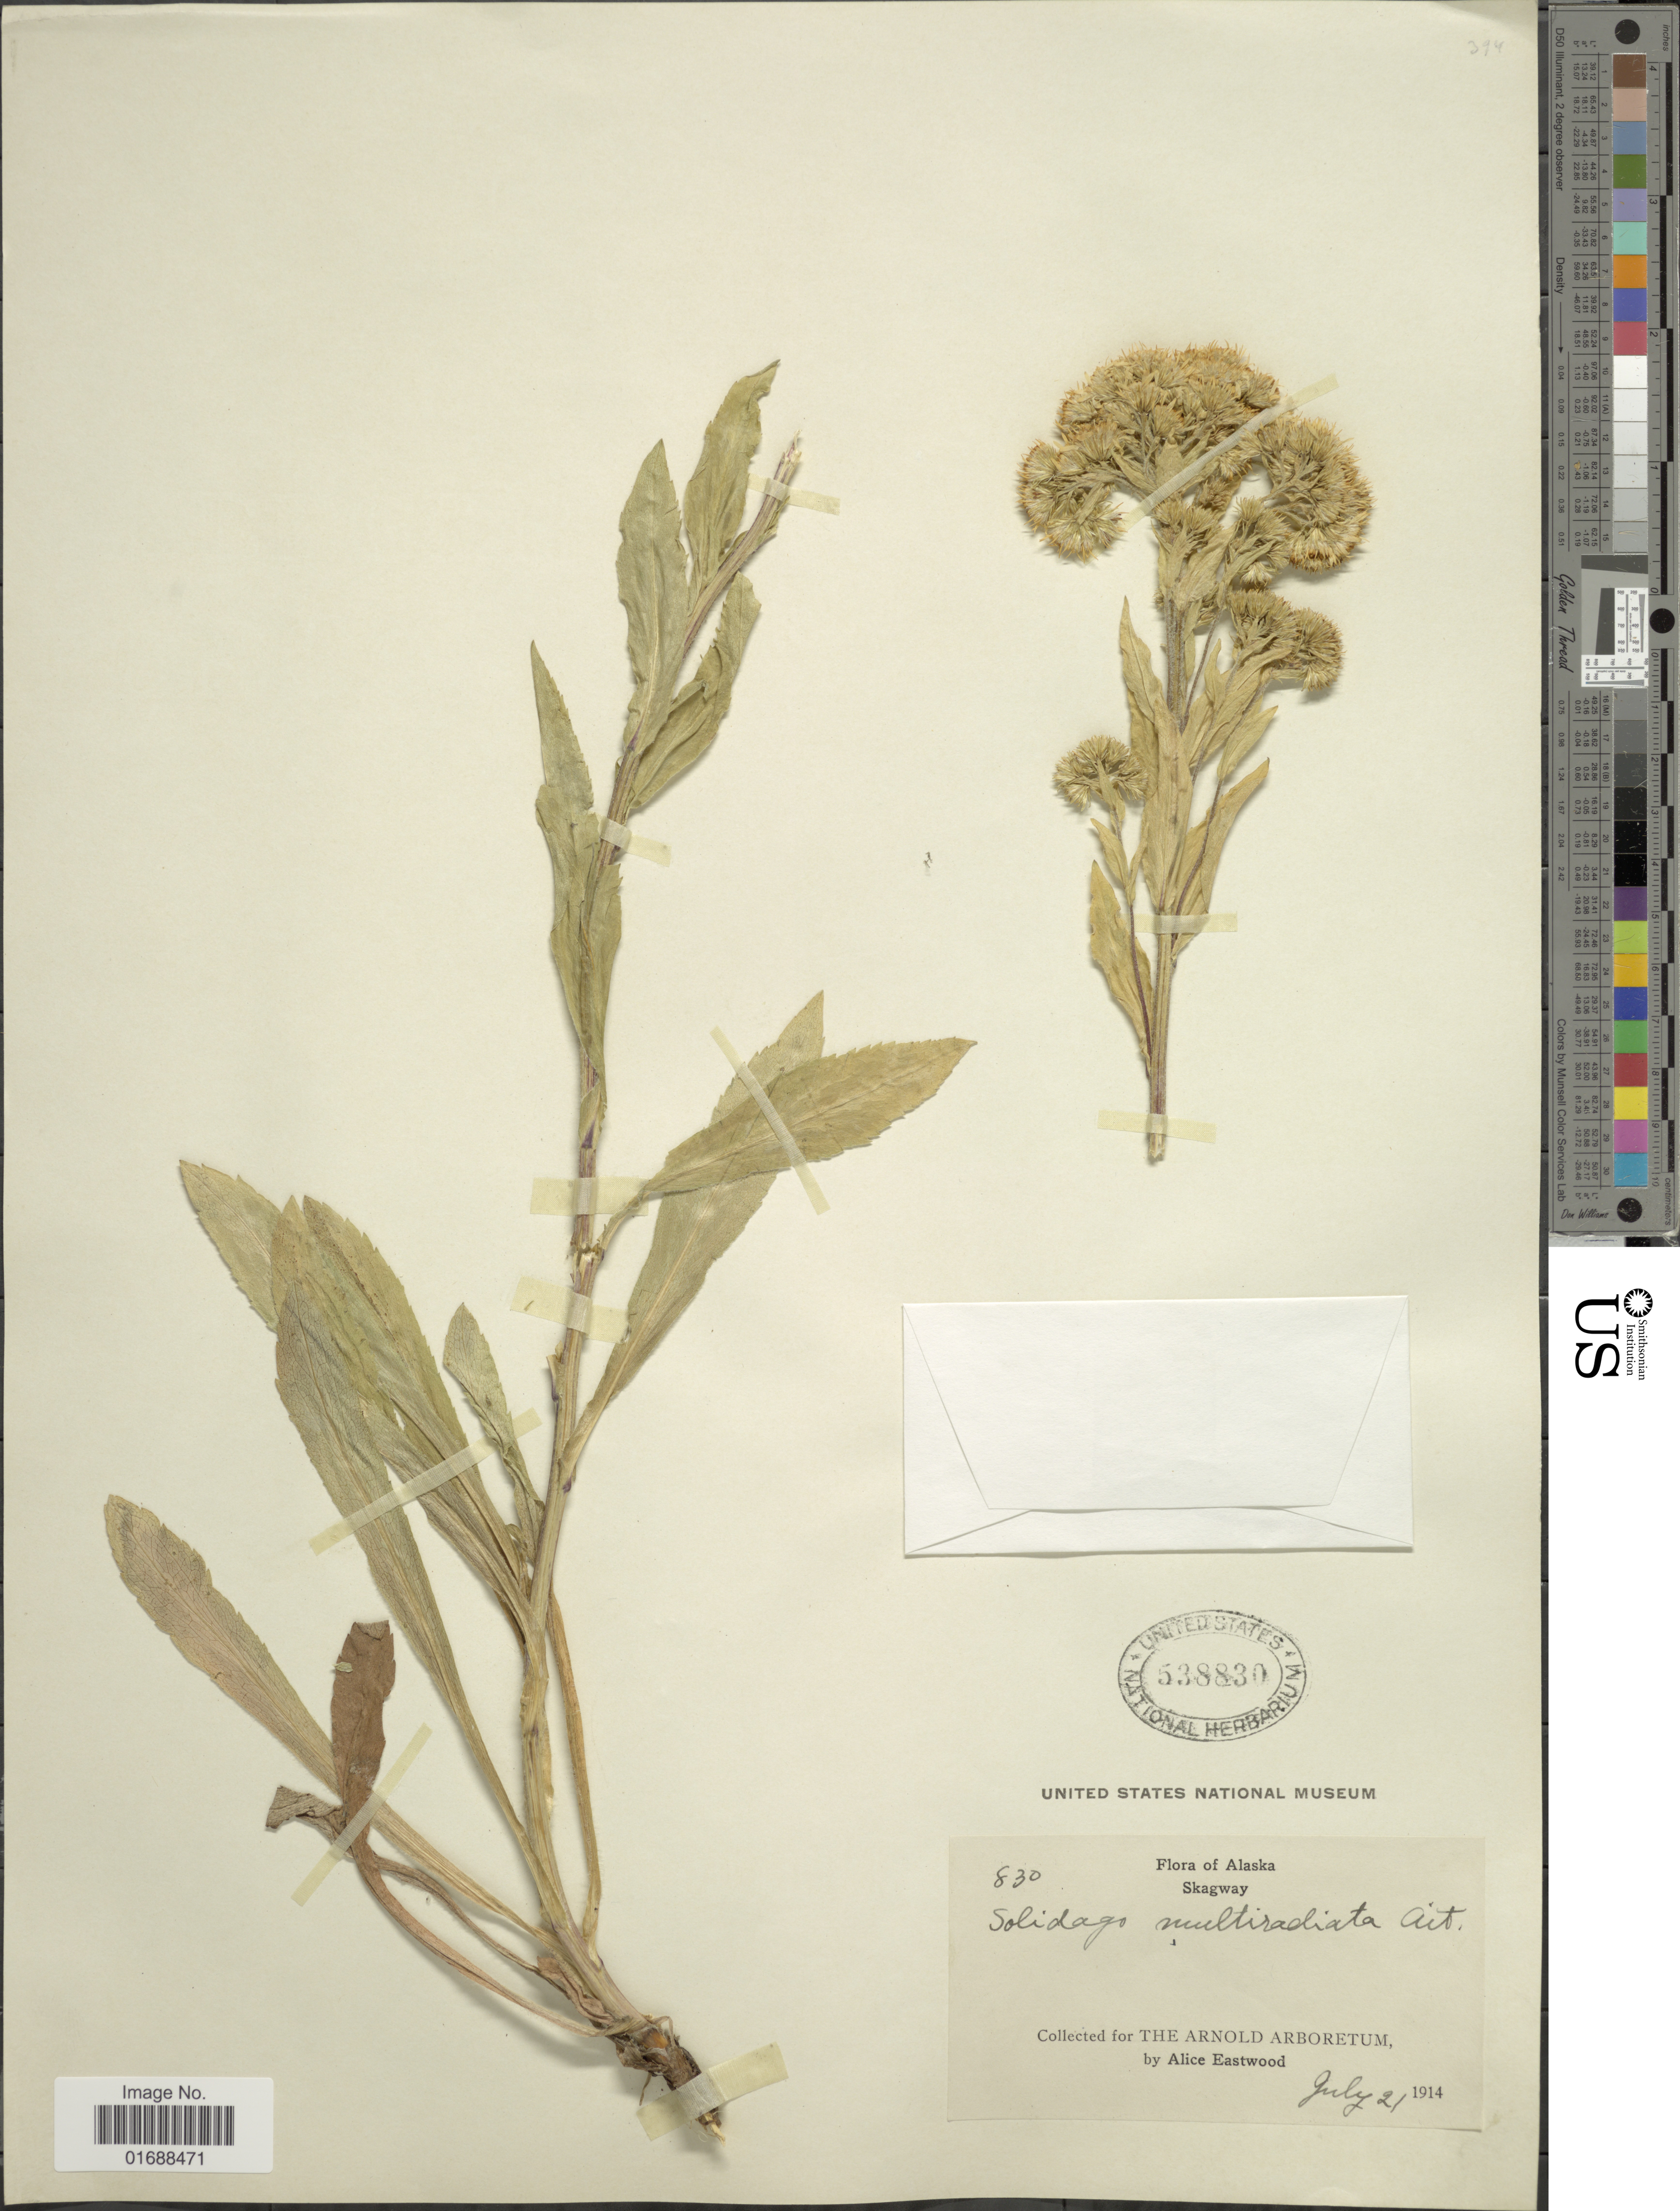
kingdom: Plantae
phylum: Tracheophyta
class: Magnoliopsida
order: Asterales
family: Asteraceae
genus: Solidago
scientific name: Solidago multiradiata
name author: Aiton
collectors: A. Eastwood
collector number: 830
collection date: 1914-07-21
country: United States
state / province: Alaska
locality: Skagway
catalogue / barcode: US 538830